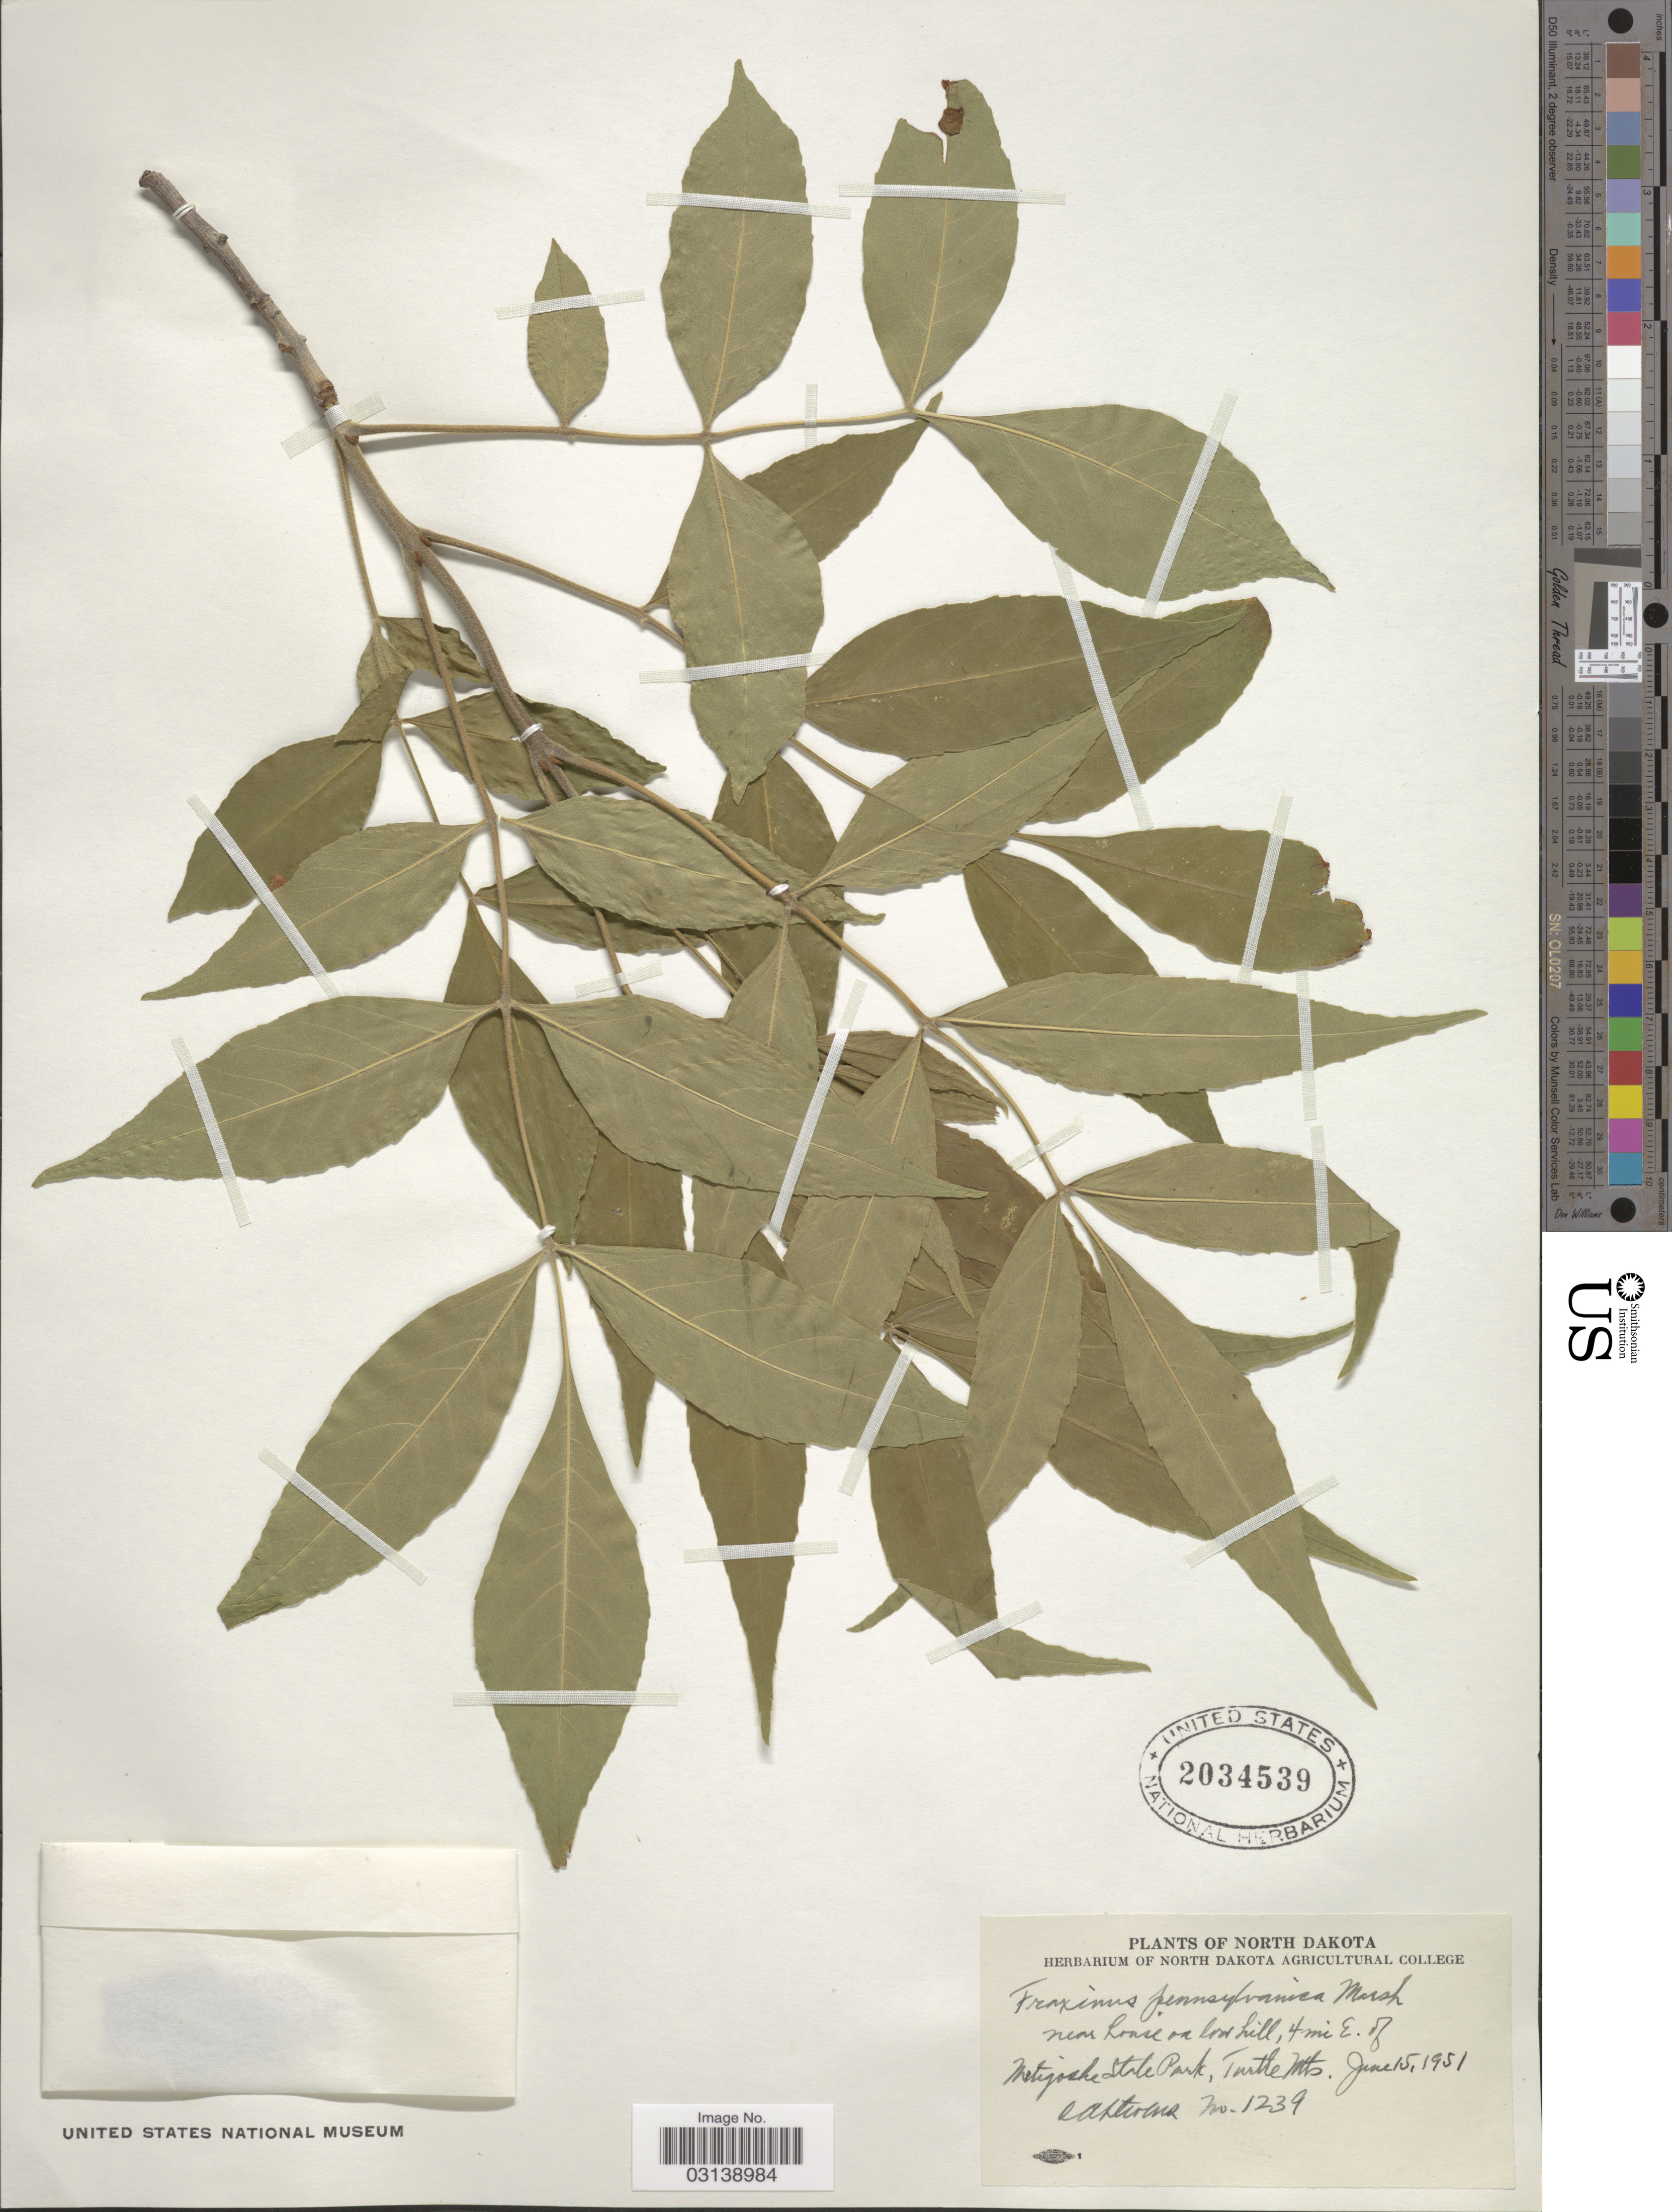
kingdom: Plantae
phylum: Tracheophyta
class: Magnoliopsida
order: Lamiales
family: Oleaceae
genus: Fraxinus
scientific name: Fraxinus pennsylvanica var. pubescens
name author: (Lam.) Lingelsh.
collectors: O. A. Stevens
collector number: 1239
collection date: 1951-06-15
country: United States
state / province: North Dakota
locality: Metigoska State Park, Turtle Mts.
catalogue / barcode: US 2034539